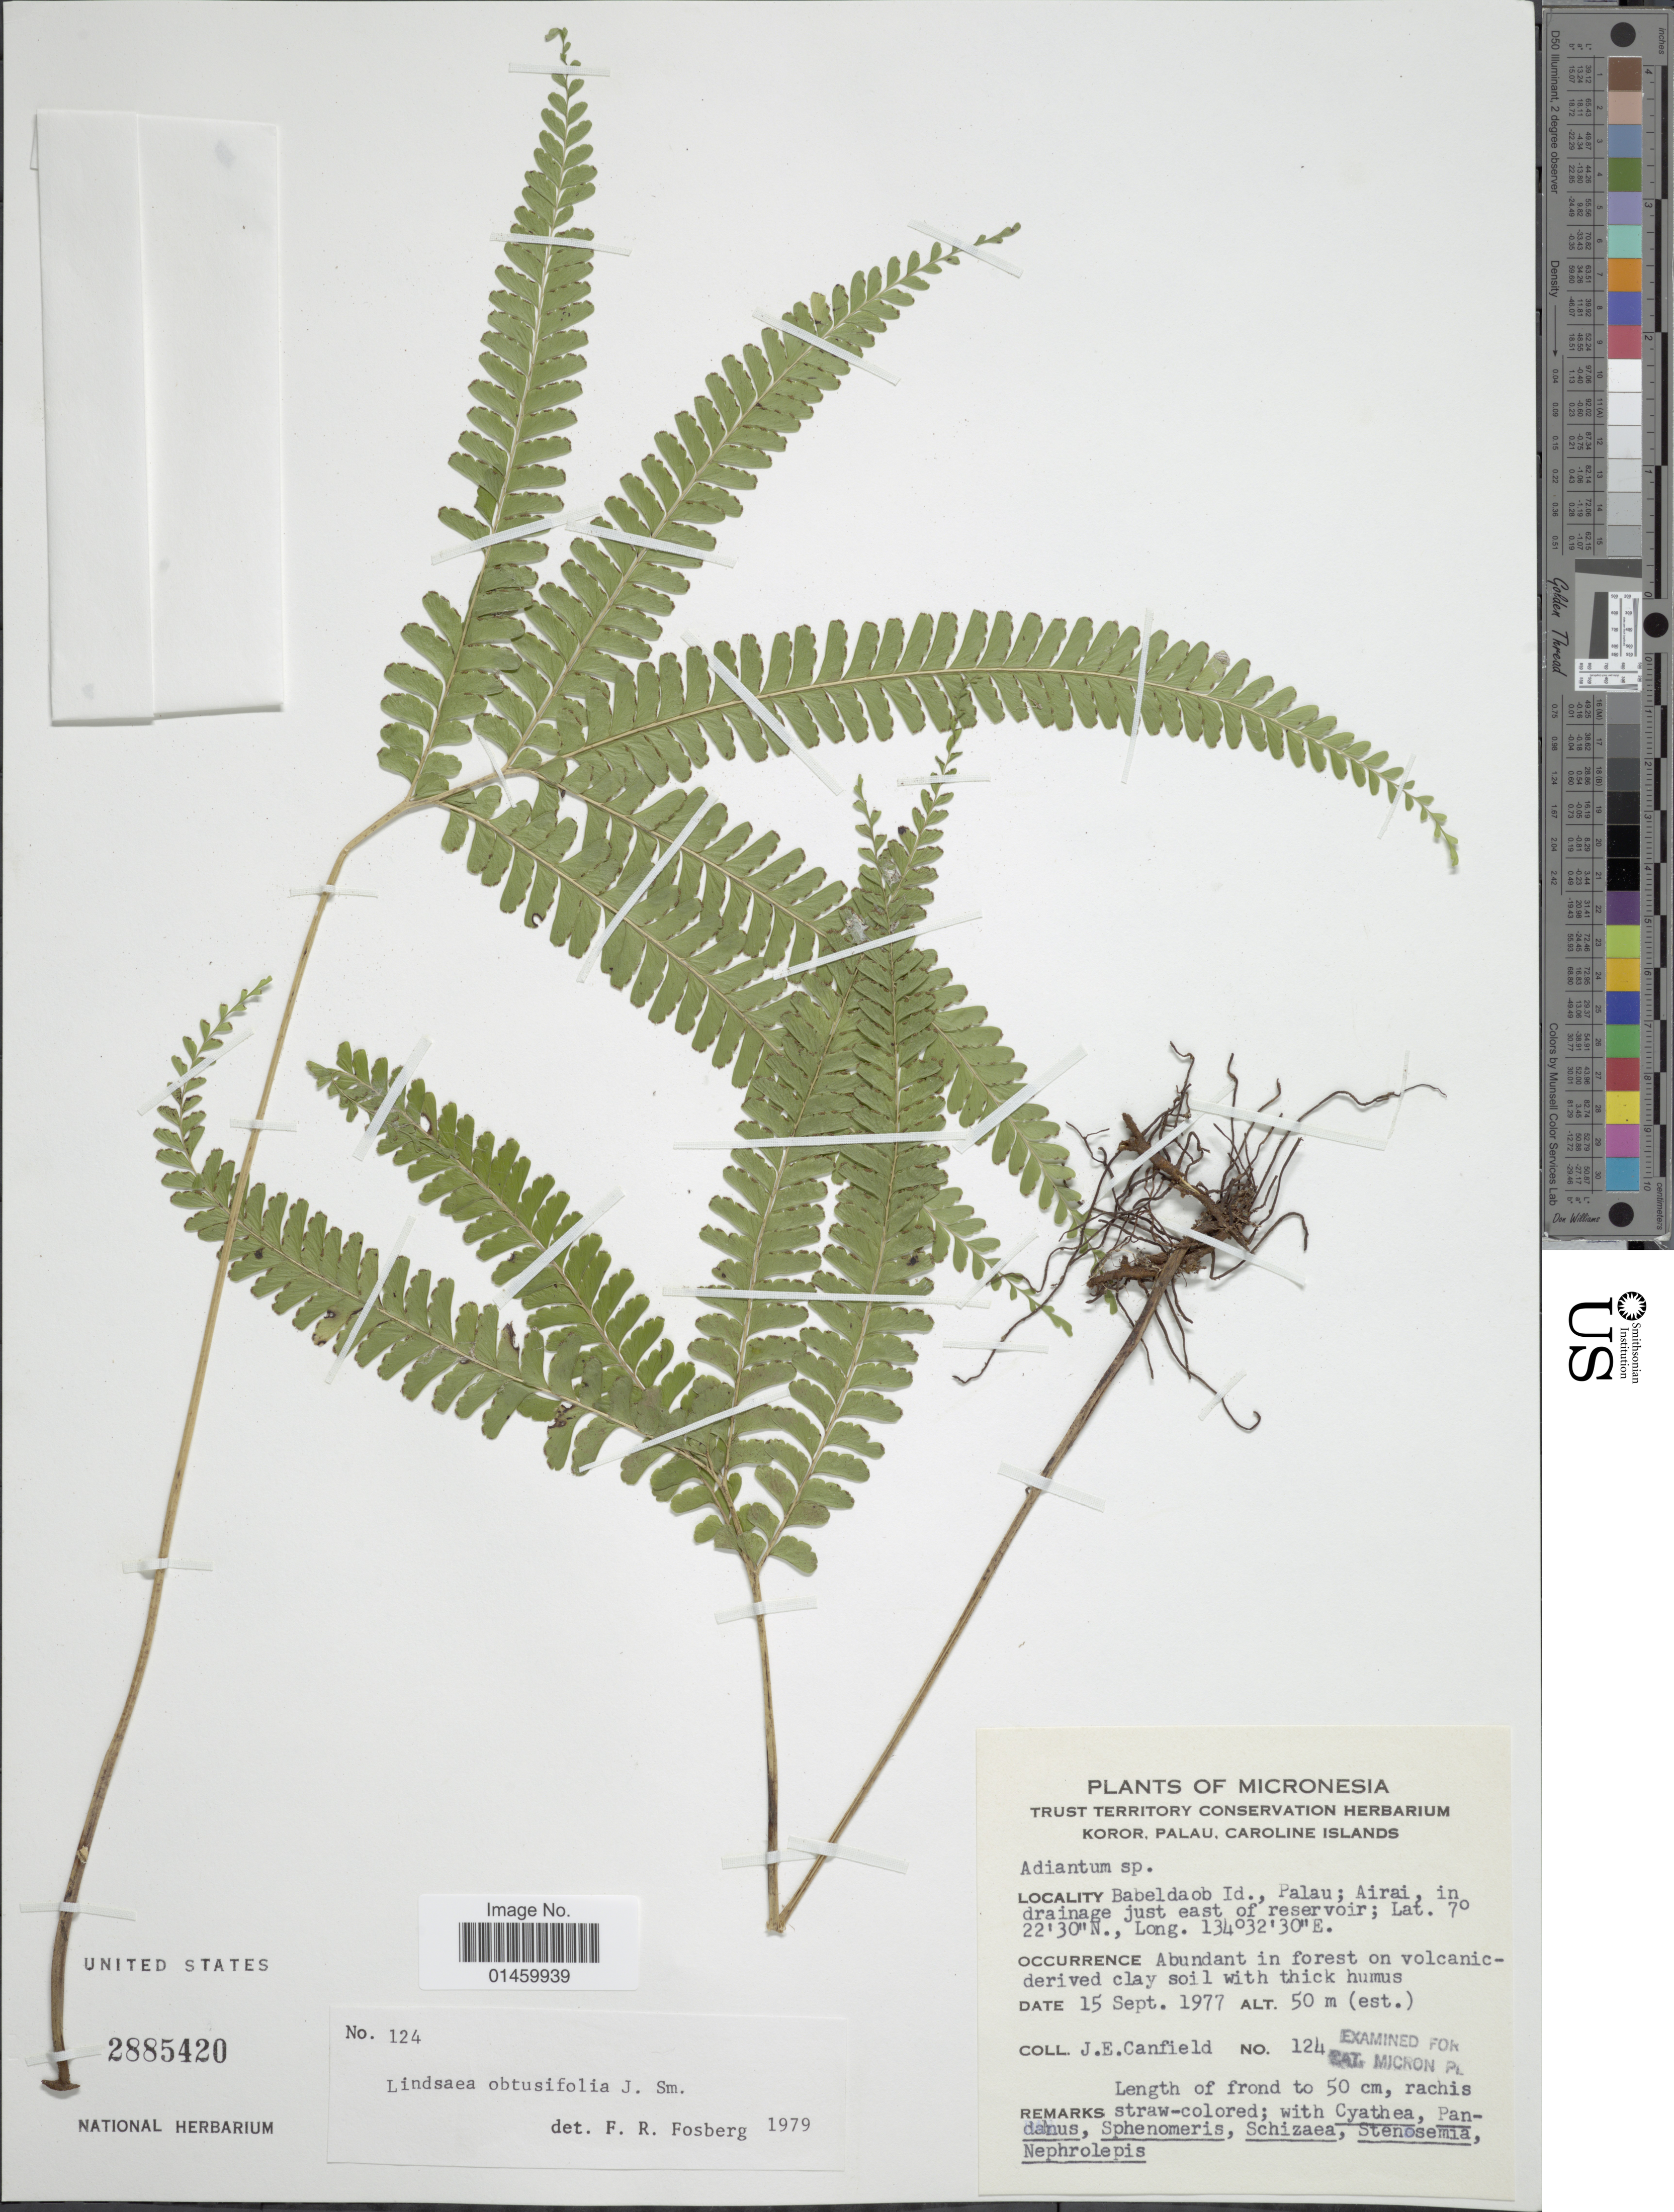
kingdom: Plantae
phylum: Tracheophyta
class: Polypodiopsida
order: Polypodiales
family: Lindsaeaceae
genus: Lindsaea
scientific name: Lindsaea obtusa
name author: J. Sm. ex Hook.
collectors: J. E. Canfield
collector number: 124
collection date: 1977-09-15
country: Palau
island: Babeldaob [Babelthuap]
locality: Babeldoab Id., Palau; Airai, in drainage just east of reservoir.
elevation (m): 50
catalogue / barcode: US 2885420